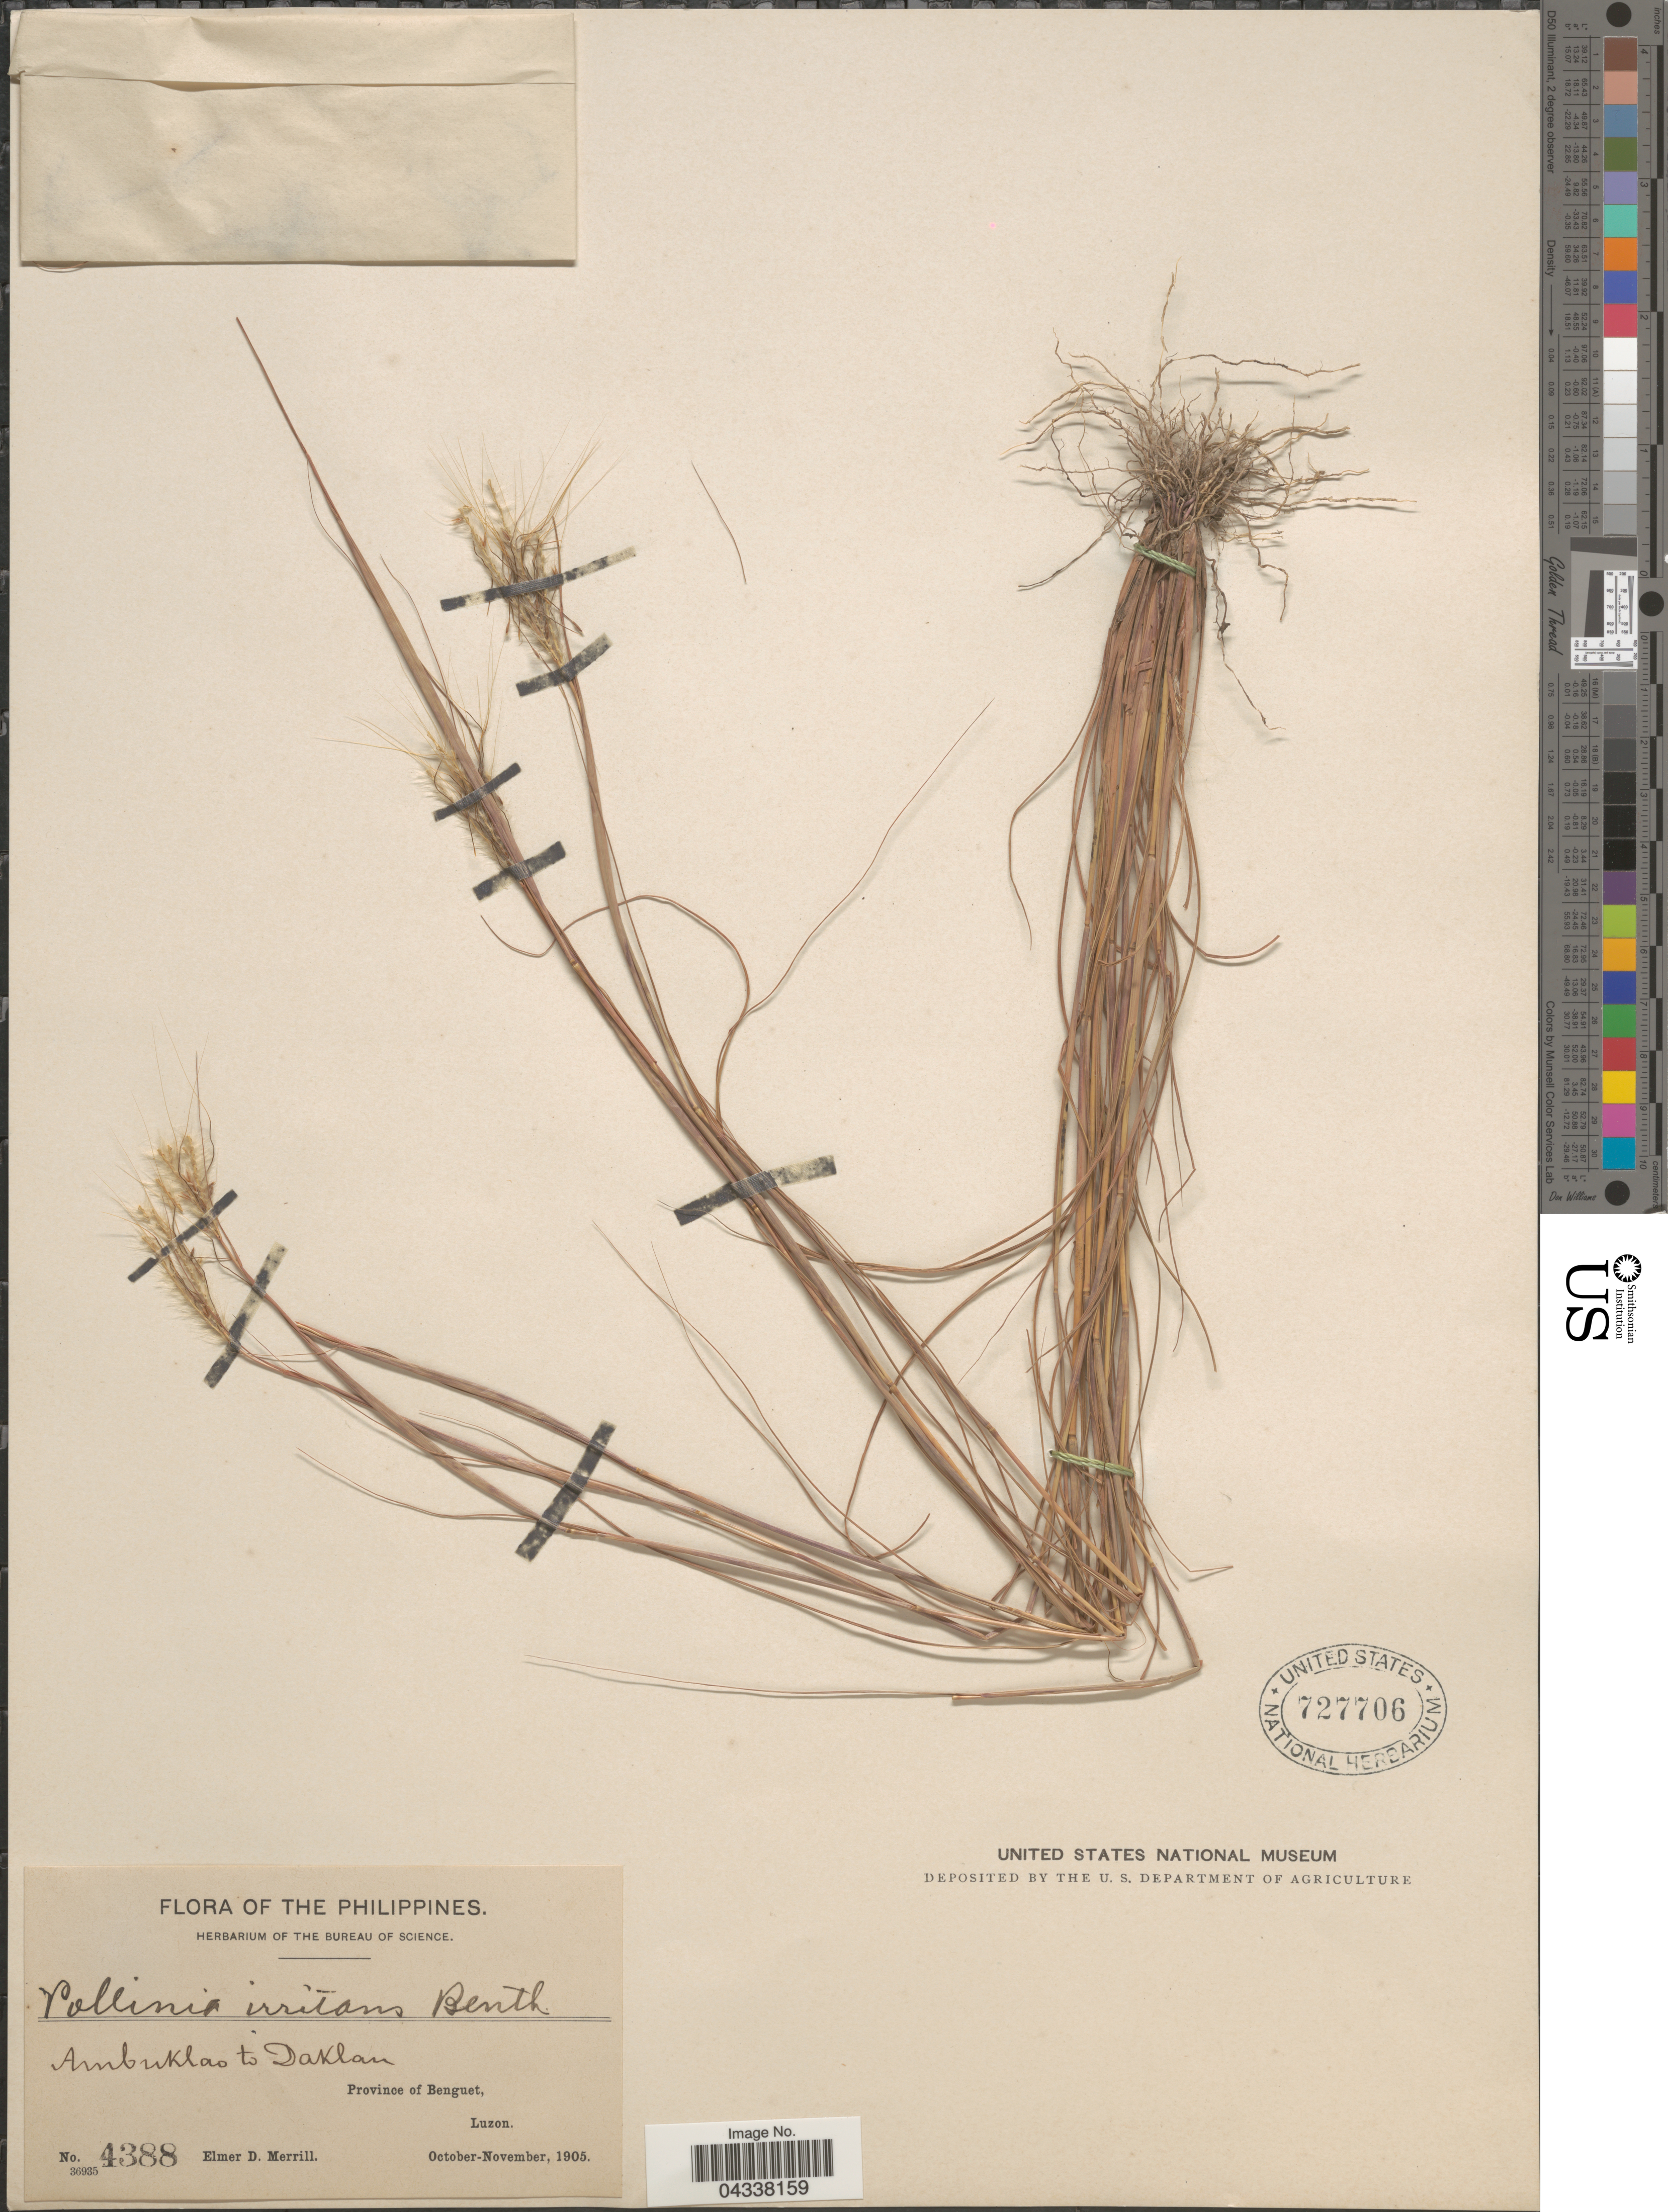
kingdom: Plantae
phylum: Tracheophyta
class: Liliopsida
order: Poales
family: Poaceae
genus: Pseudopogonatherum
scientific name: Pseudopogonatherum irritans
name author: (R. Br.) A. Camus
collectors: E. D. Merrill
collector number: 4388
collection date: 1905-10/1905-11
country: Philippines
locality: Ambuklas to Daklan. Province of Benguet, Luzon.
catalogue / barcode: US 727706